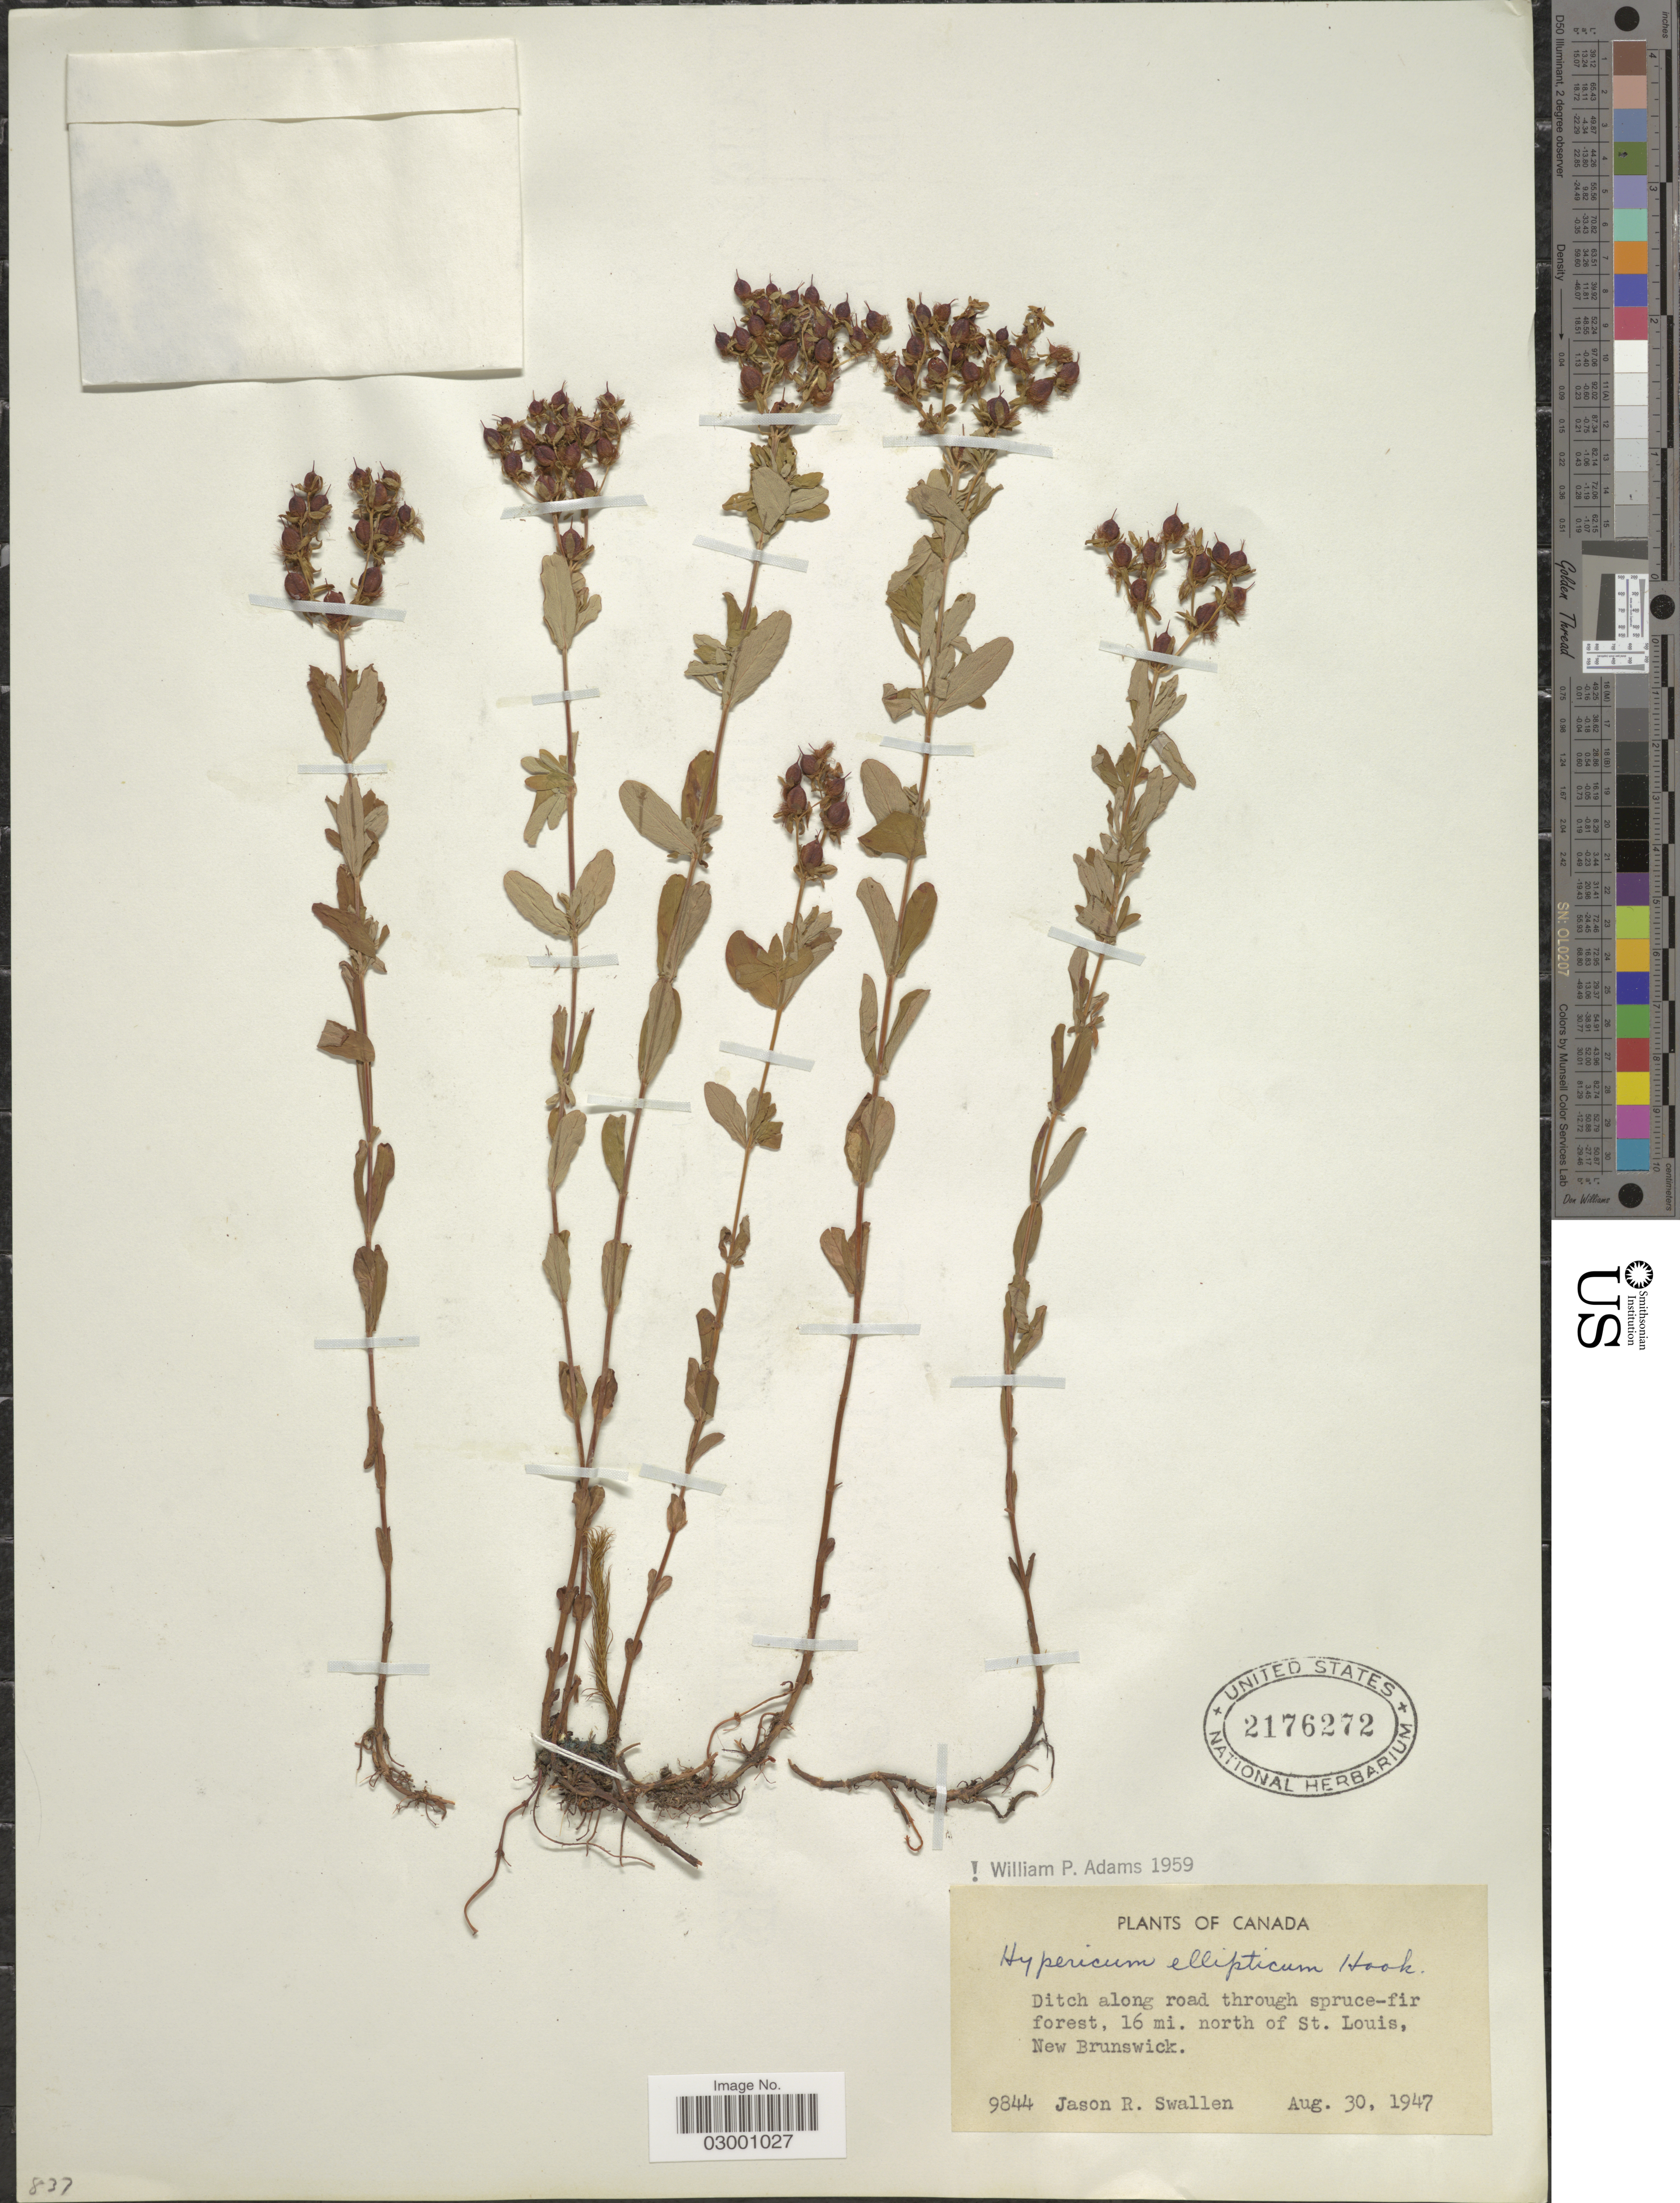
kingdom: Plantae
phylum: Tracheophyta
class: Magnoliopsida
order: Malpighiales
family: Hypericaceae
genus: Hypericum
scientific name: Hypericum ellipticum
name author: Hook.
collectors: J. R. Swallen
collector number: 9844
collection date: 1947-08-30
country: Canada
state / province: New Brunswick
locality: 16 mi. north of St. Louis.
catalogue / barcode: US 2176272